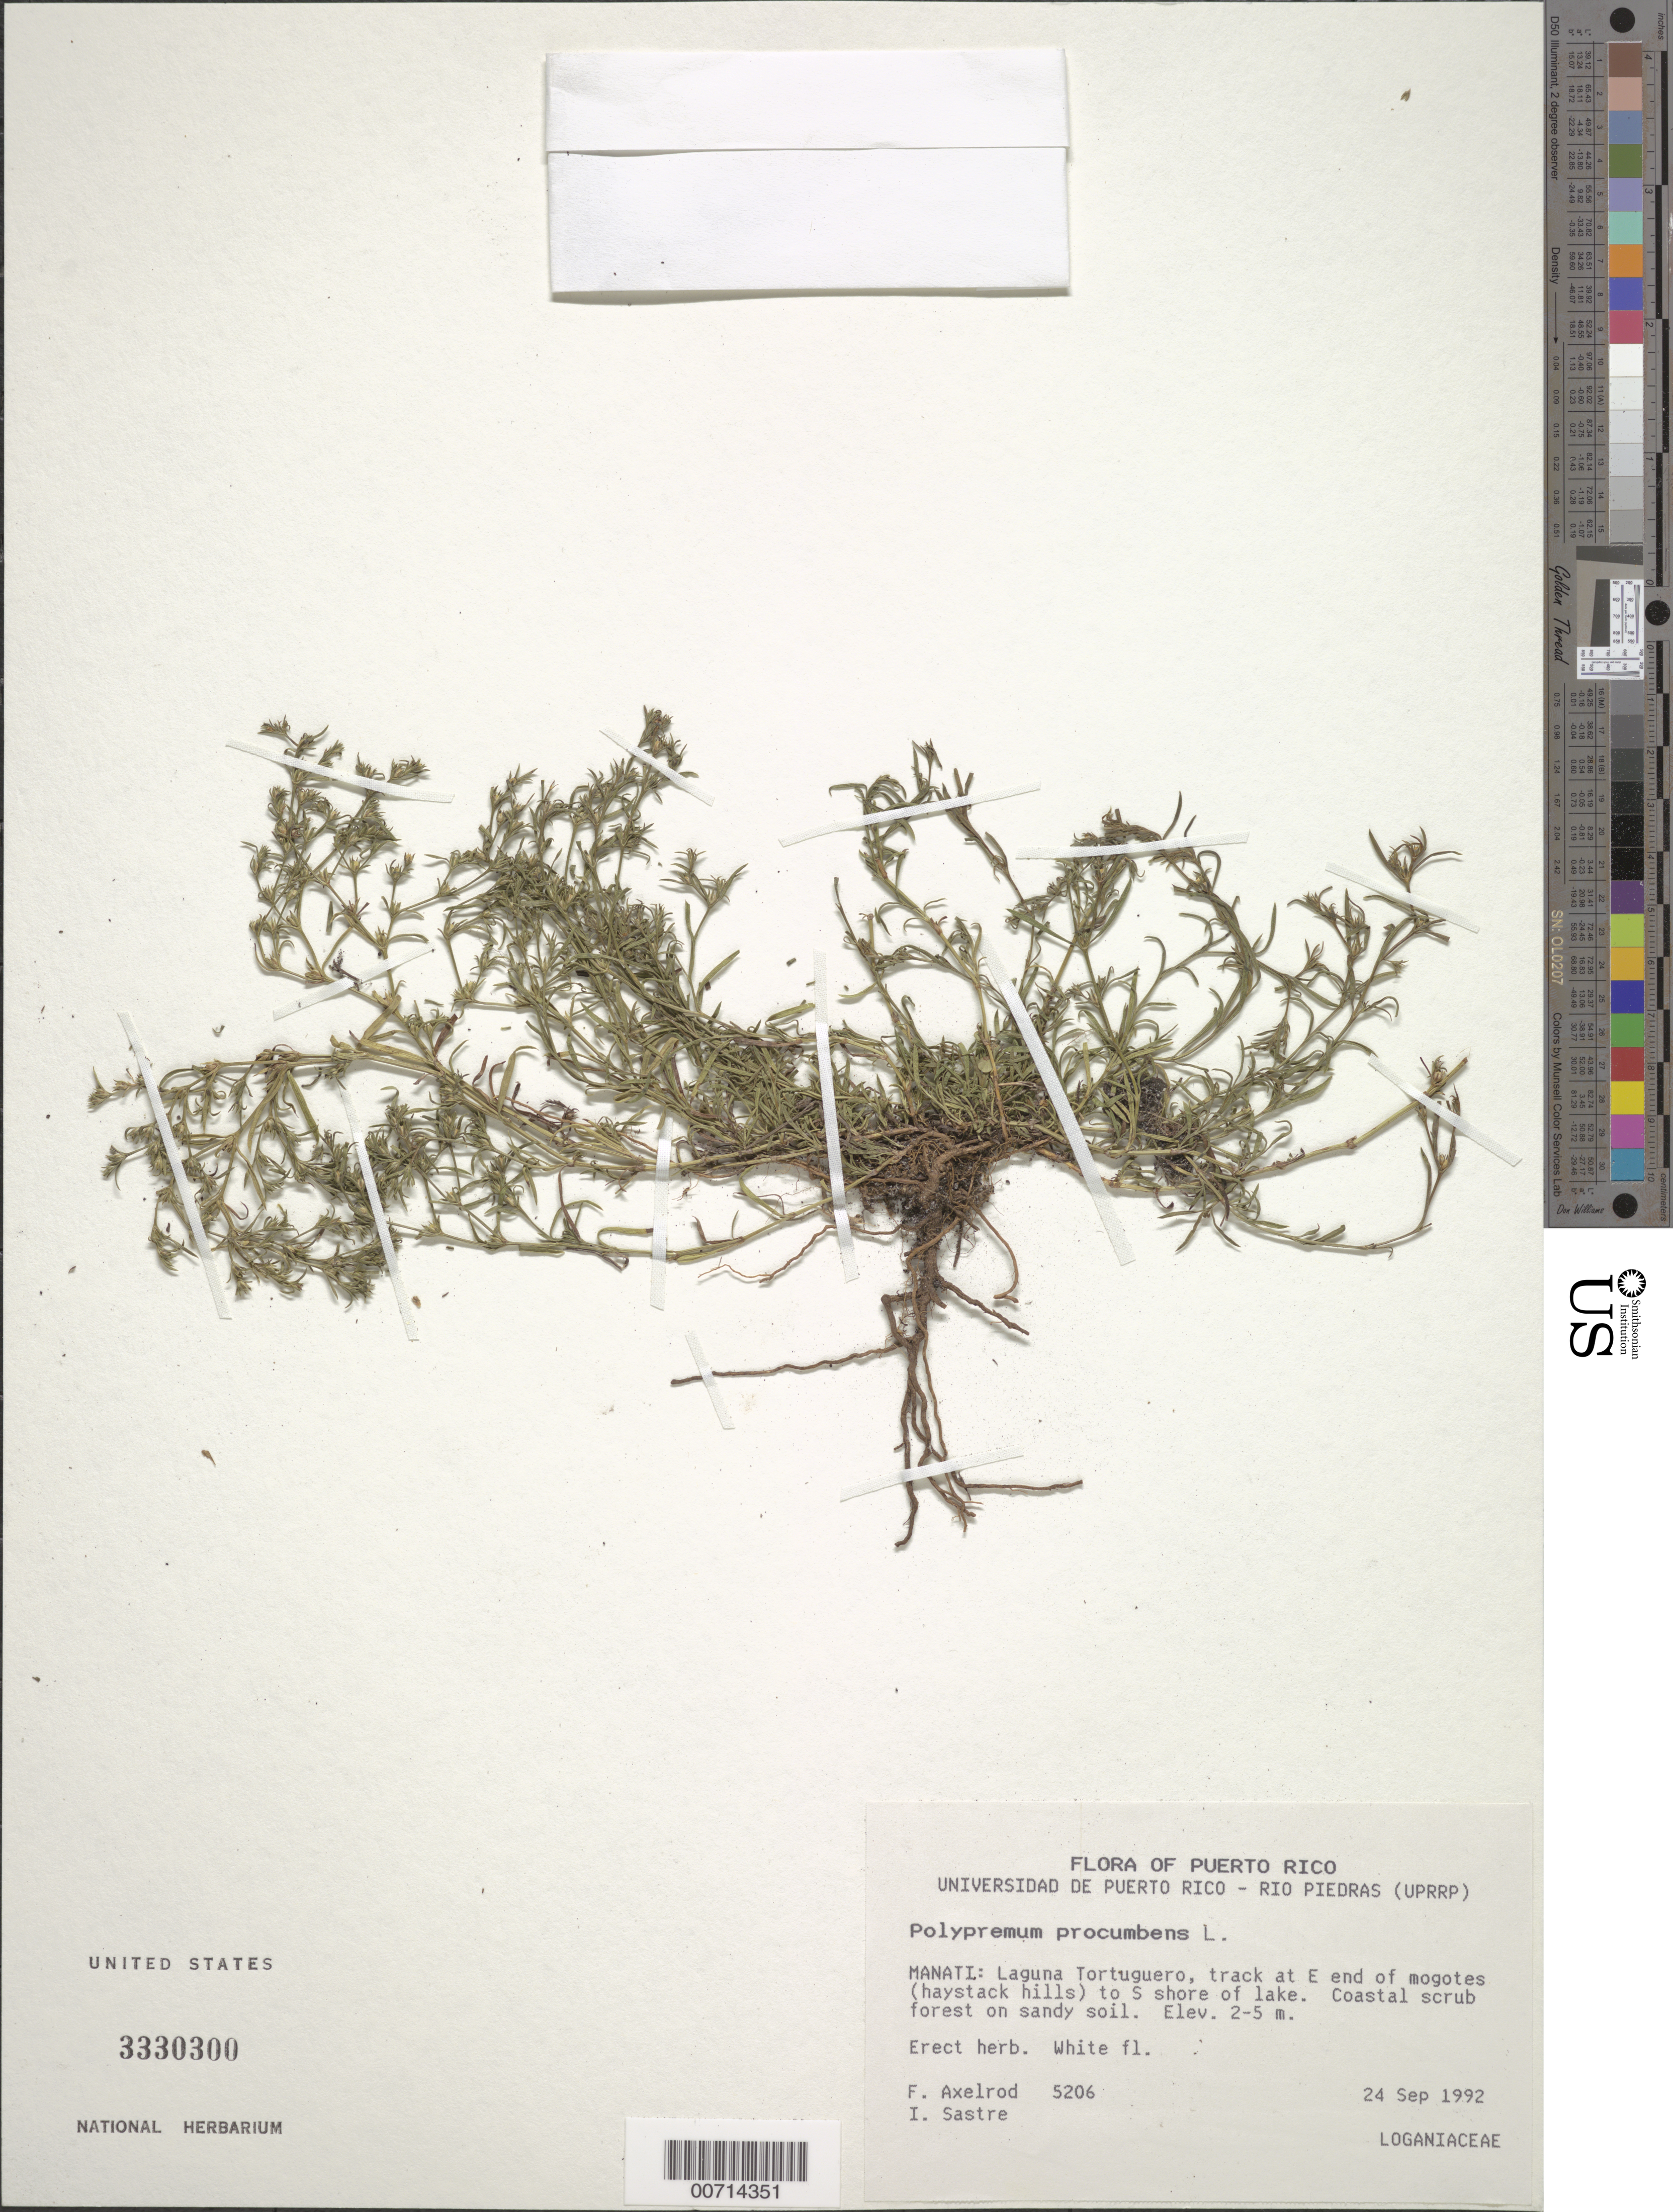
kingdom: Plantae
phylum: Tracheophyta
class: Magnoliopsida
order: Lamiales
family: Tetrachondraceae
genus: Polypremum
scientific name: Polypremum procumbens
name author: L.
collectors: F. S. Axelrod & I. Sastre-de Jesús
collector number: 5206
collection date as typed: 24 Sep 1992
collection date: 1992-09-24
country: Puerto Rico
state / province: Manatí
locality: Manati: Laguna Tortuguero, track at E end of mogotes (haystack hills) to S shore of lake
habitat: Forest on sandy soil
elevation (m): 2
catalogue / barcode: US 3330300